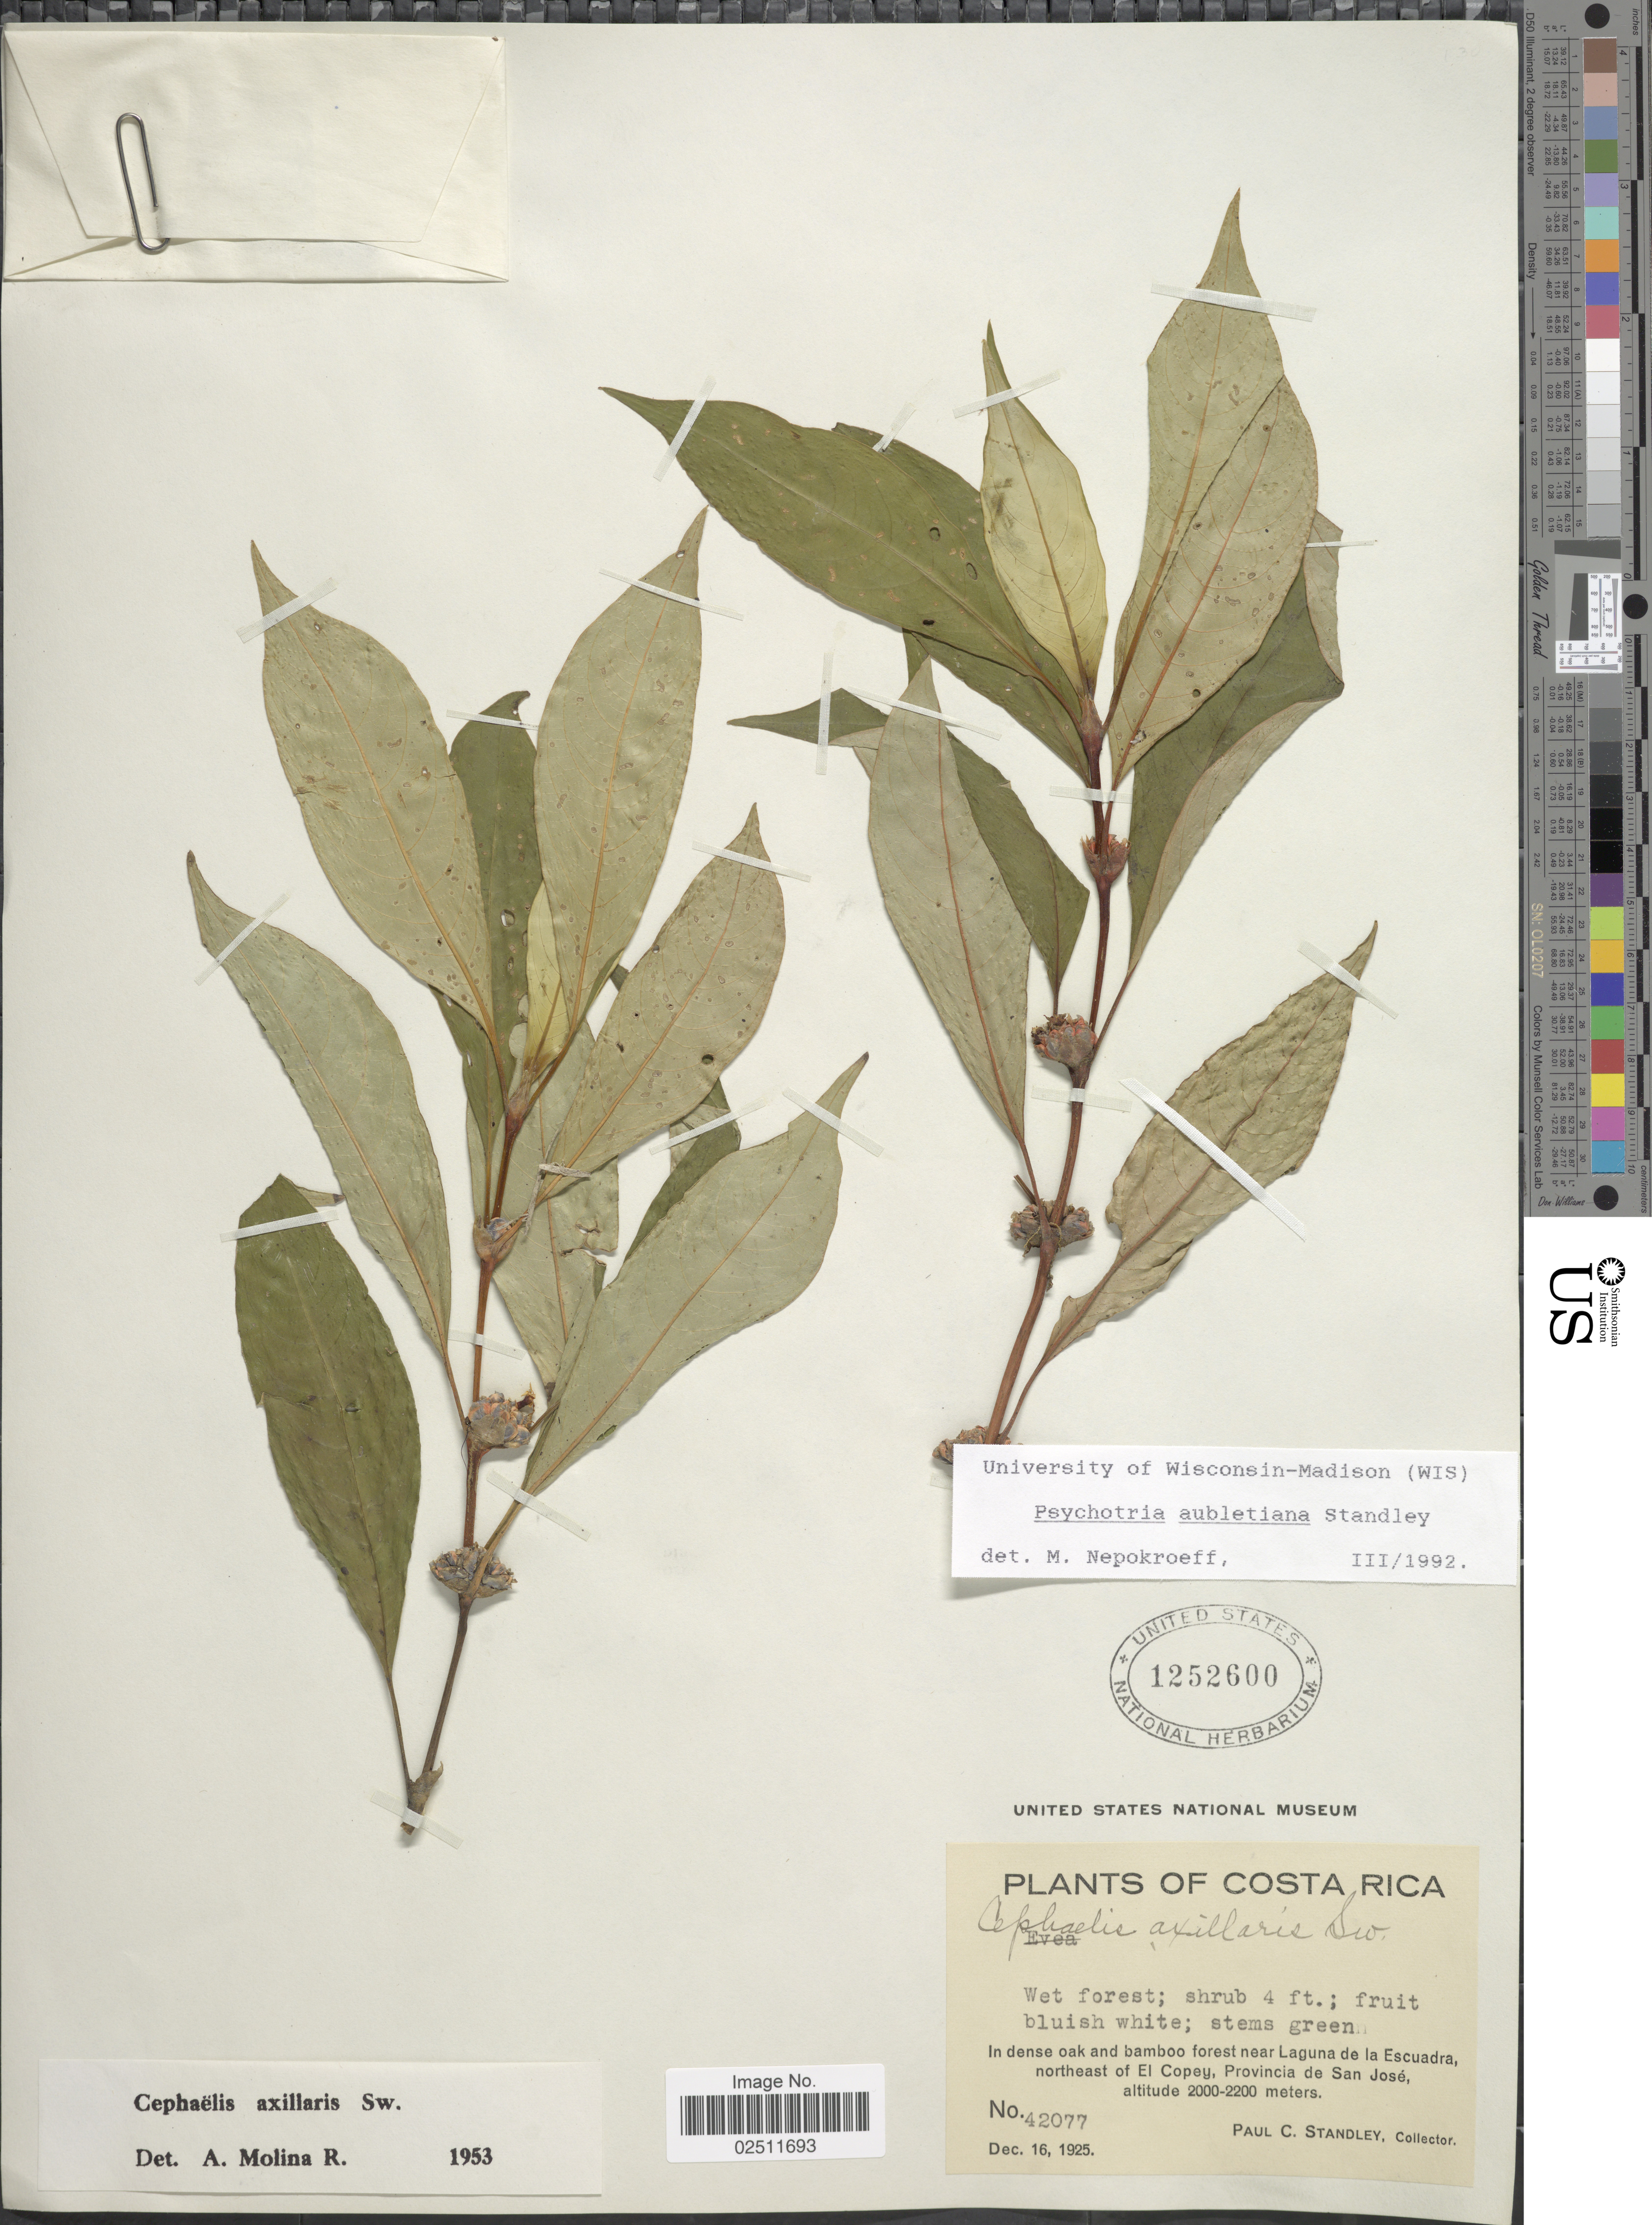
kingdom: Plantae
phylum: Tracheophyta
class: Magnoliopsida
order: Gentianales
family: Rubiaceae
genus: Psychotria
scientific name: Psychotria aubletiana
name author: Steyerm.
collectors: P. C. Standley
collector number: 42077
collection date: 1925-12-16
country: Costa Rica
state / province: San José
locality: In dense oak and bamboo forest near Laguna de la Escuadra, northeast of El Copey.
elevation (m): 2000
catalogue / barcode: US 1252600